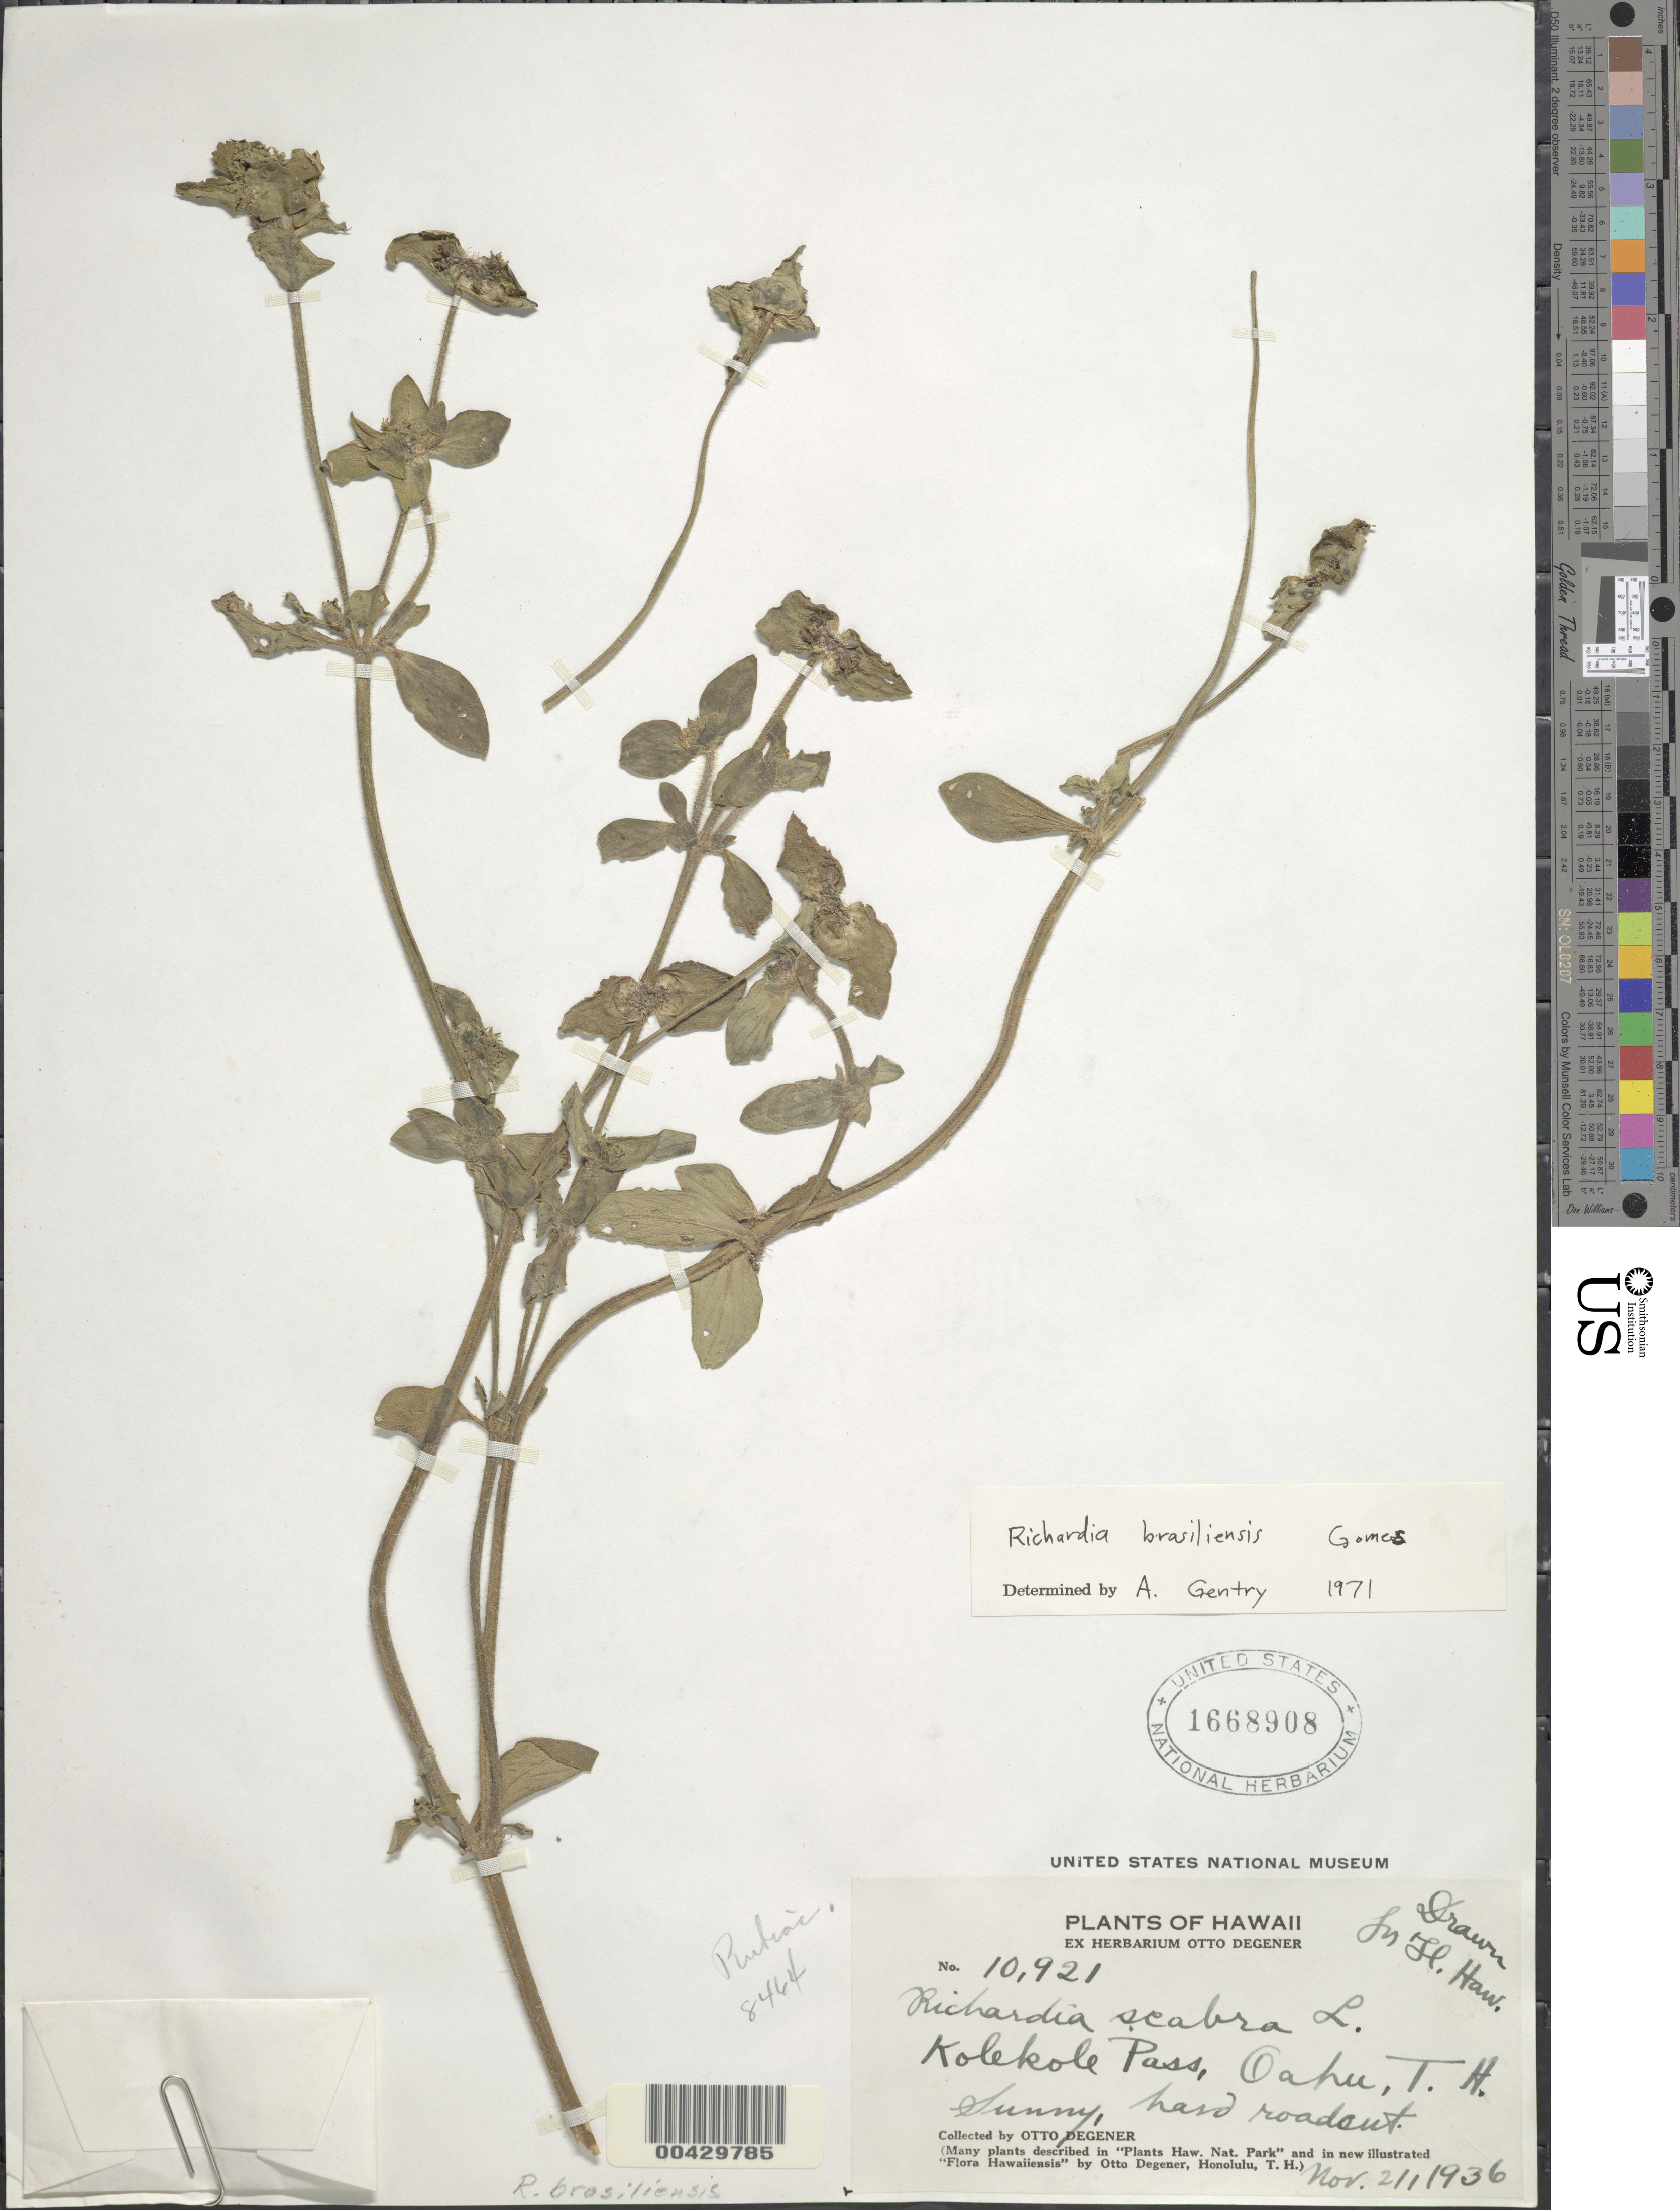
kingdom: Plantae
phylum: Tracheophyta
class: Magnoliopsida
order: Gentianales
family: Rubiaceae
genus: Richardia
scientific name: Richardia brasiliensis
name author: Gomes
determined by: Gentry, A. H.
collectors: O. Degener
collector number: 10921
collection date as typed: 21 Nov 1936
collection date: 1936-11-21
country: United States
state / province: Hawaii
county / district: Honolulu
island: Oahu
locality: Kolekole Pass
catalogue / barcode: US 1668908